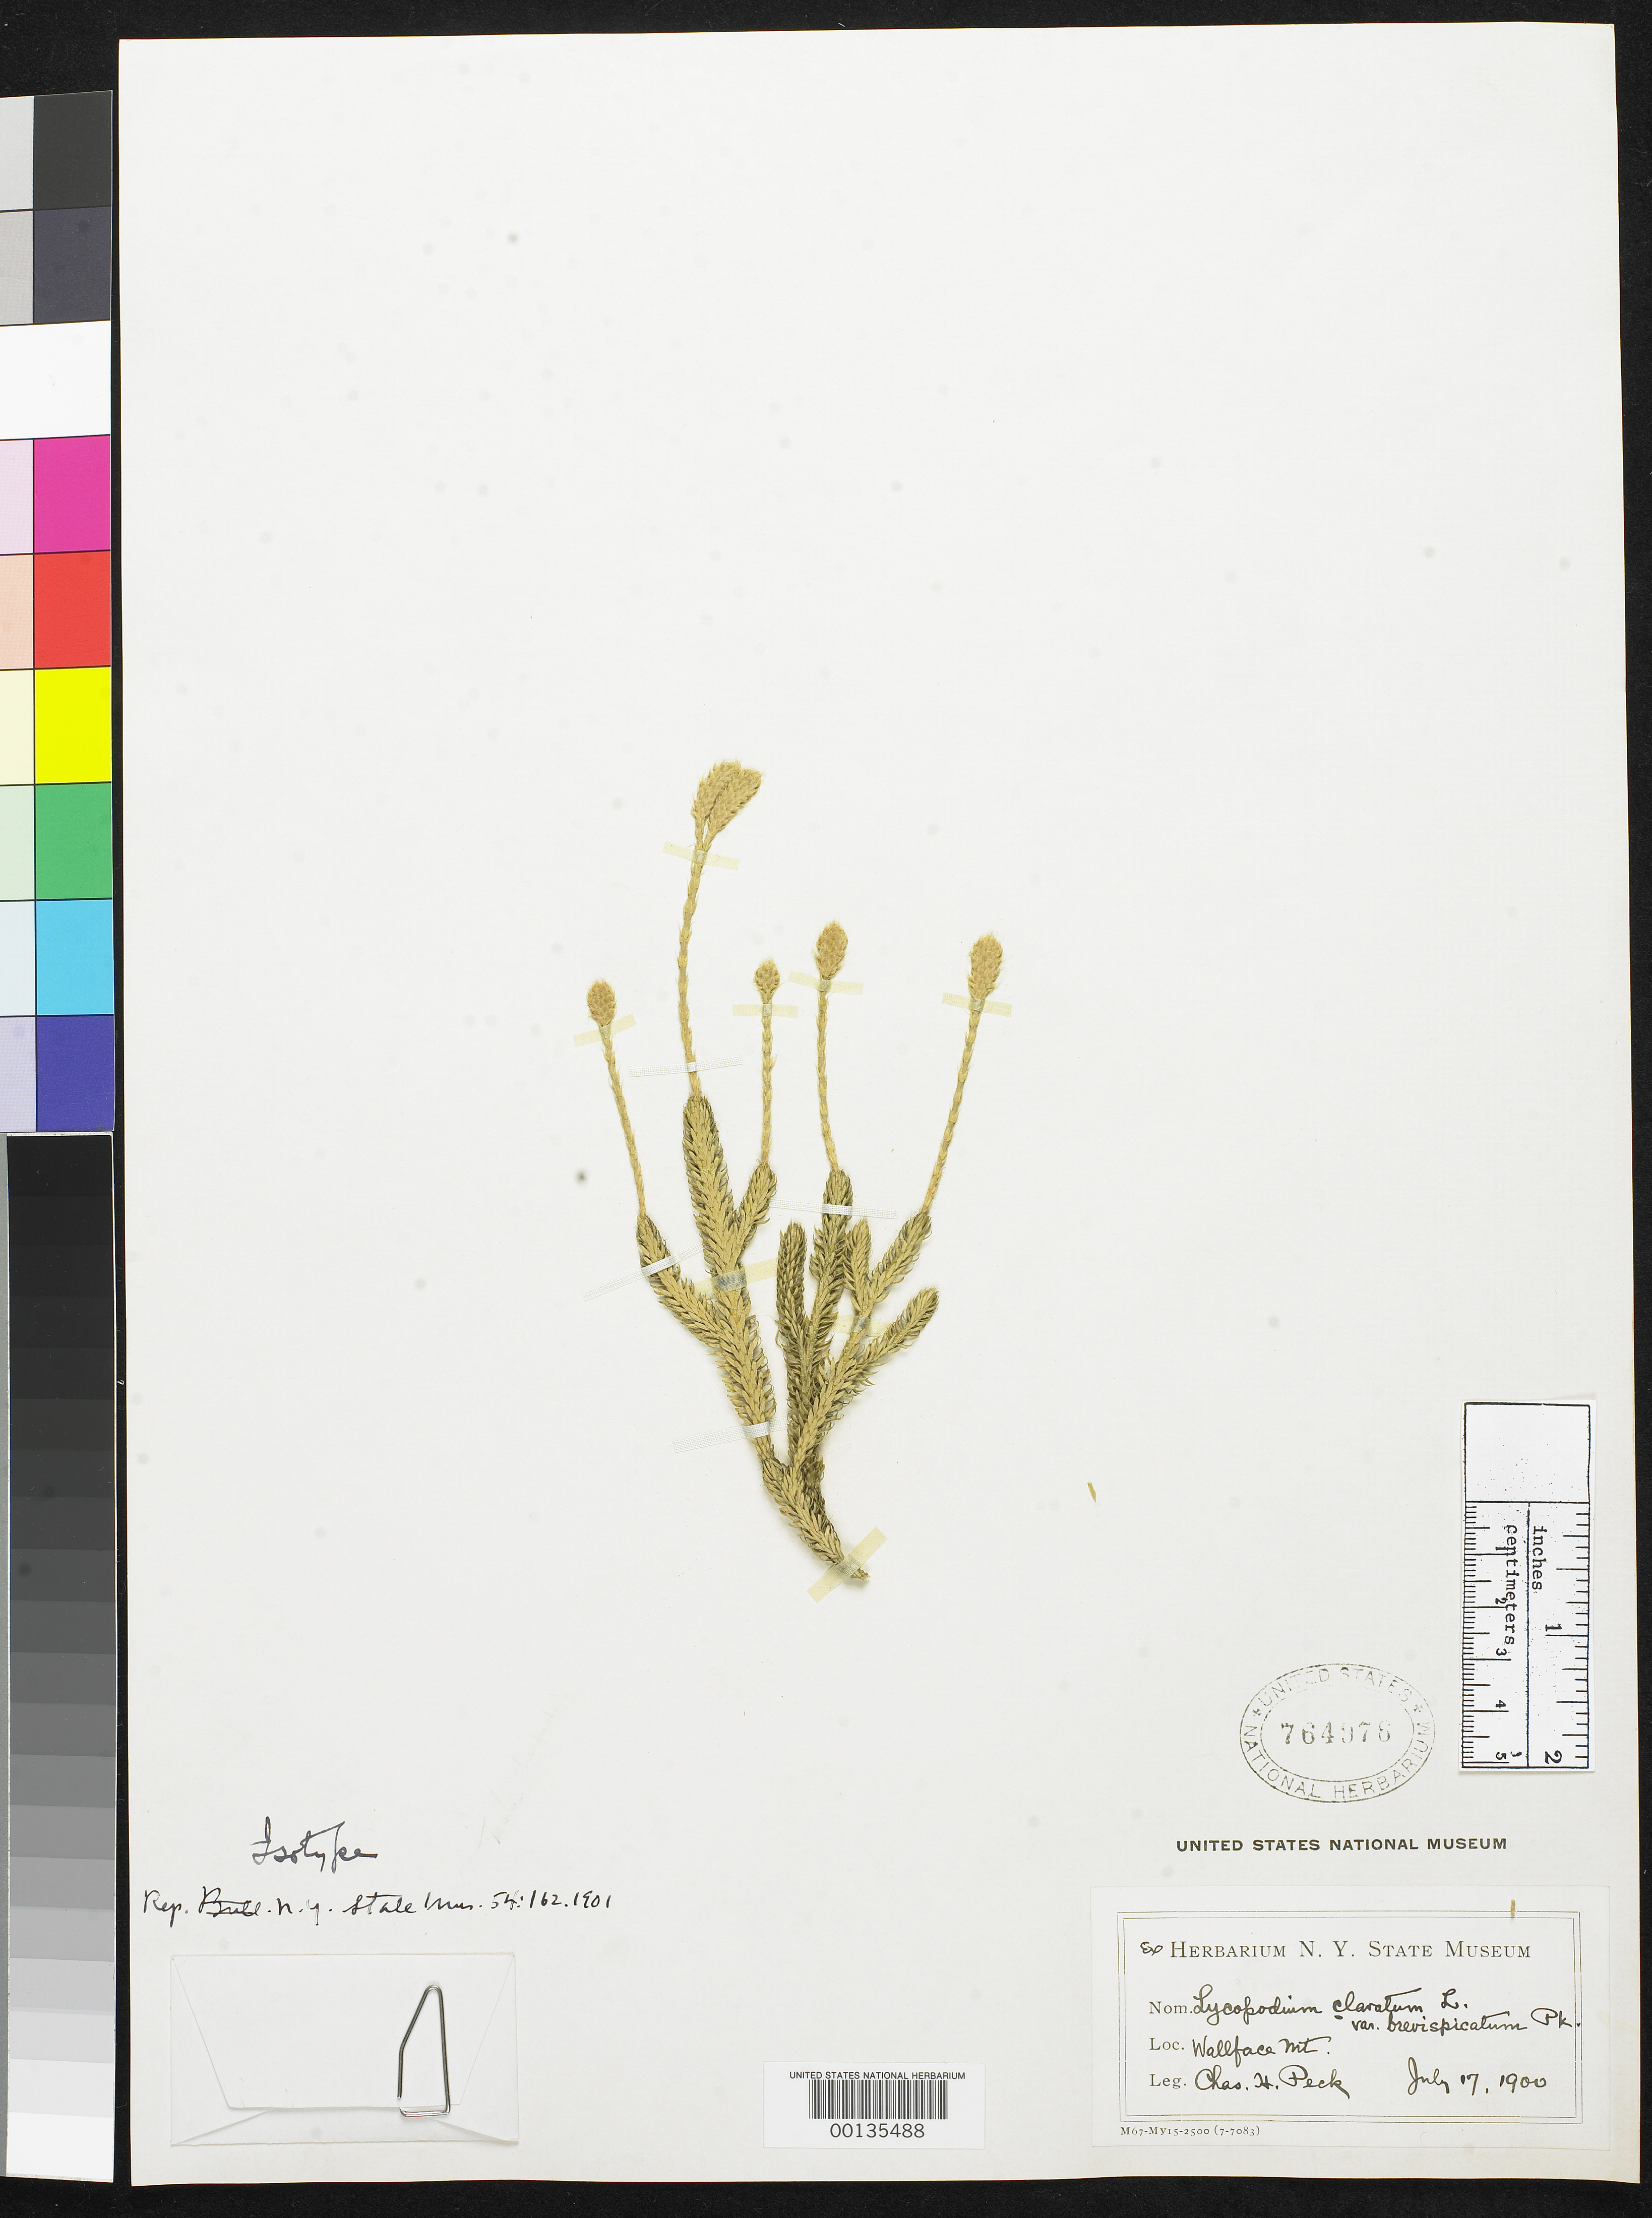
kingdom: Plantae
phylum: Tracheophyta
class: Lycopodiopsida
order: Lycopodiales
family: Lycopodiaceae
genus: Lycopodium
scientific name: Lycopodium clavatum var. brevispicatum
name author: Peck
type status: Type Collection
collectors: C. H. Peck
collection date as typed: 17 Jul 1900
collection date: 1900-07-17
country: United States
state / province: New York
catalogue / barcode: US 764978